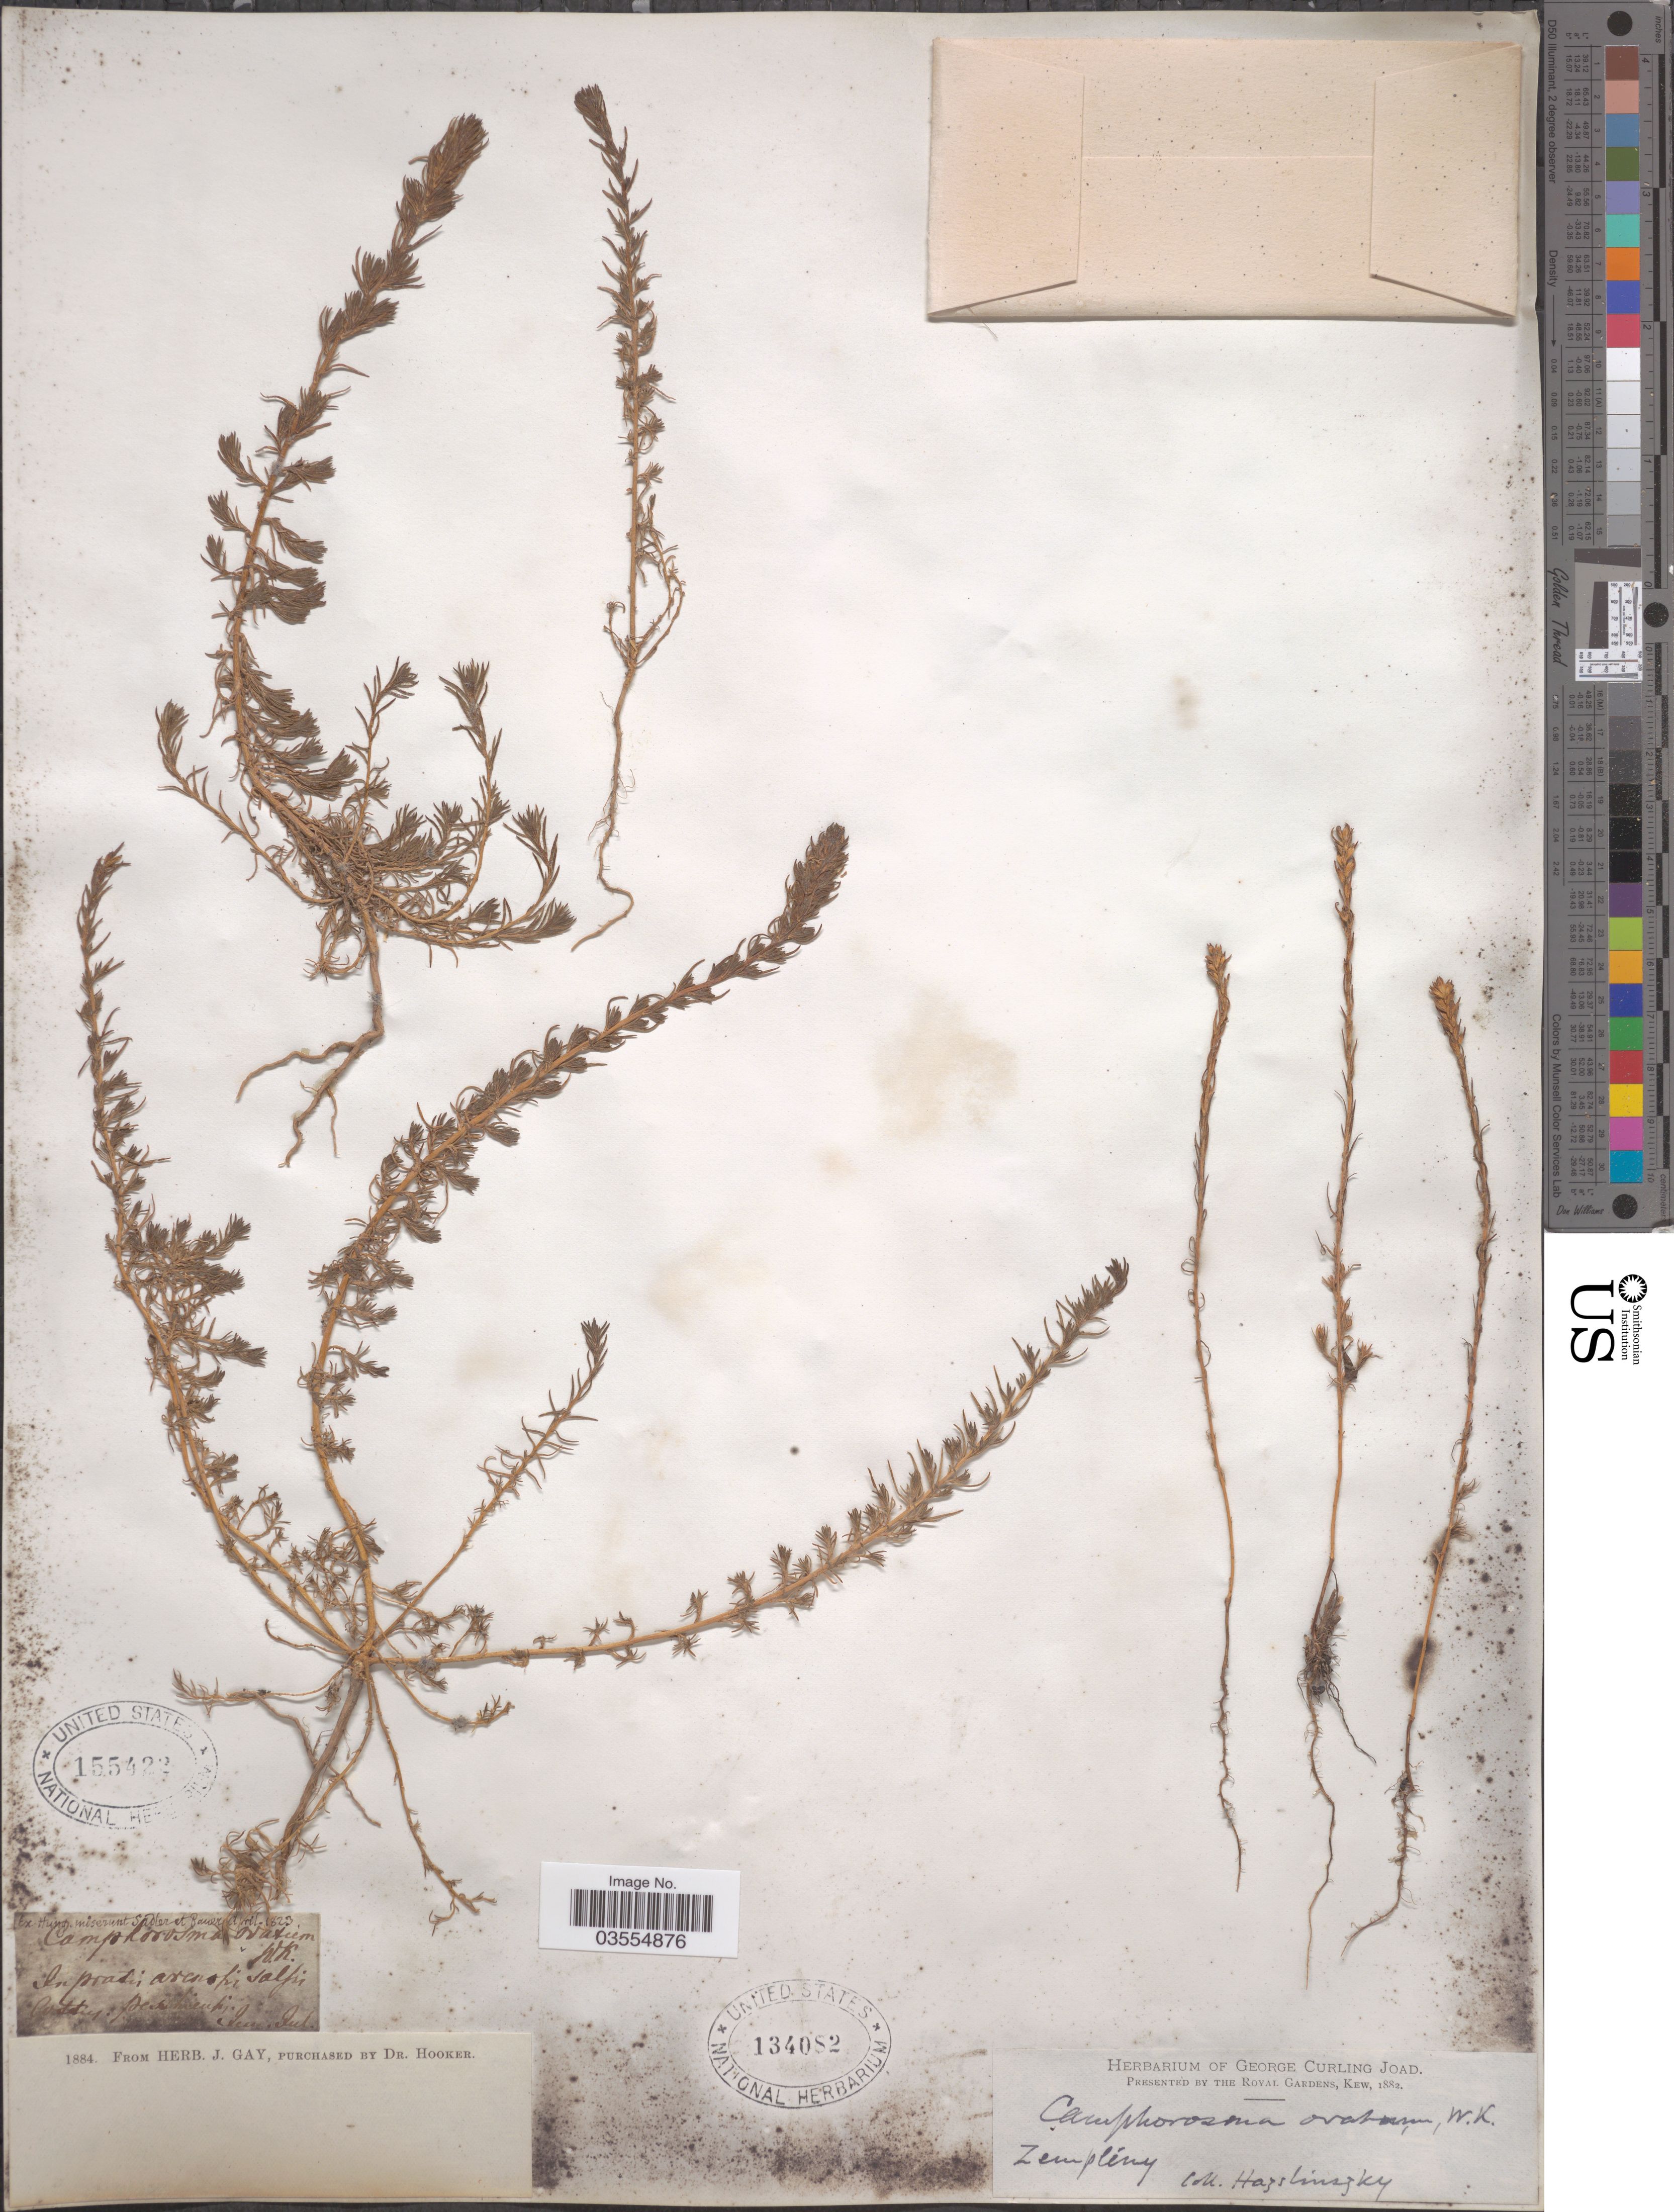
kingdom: Plantae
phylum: Tracheophyta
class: Magnoliopsida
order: Caryophyllales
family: Amaranthaceae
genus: Camphorosma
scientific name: Camphorosma ovata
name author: Waldst. & Kit.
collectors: Haszlinsky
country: Hungary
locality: Zemplíny.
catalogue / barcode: US 134082-2